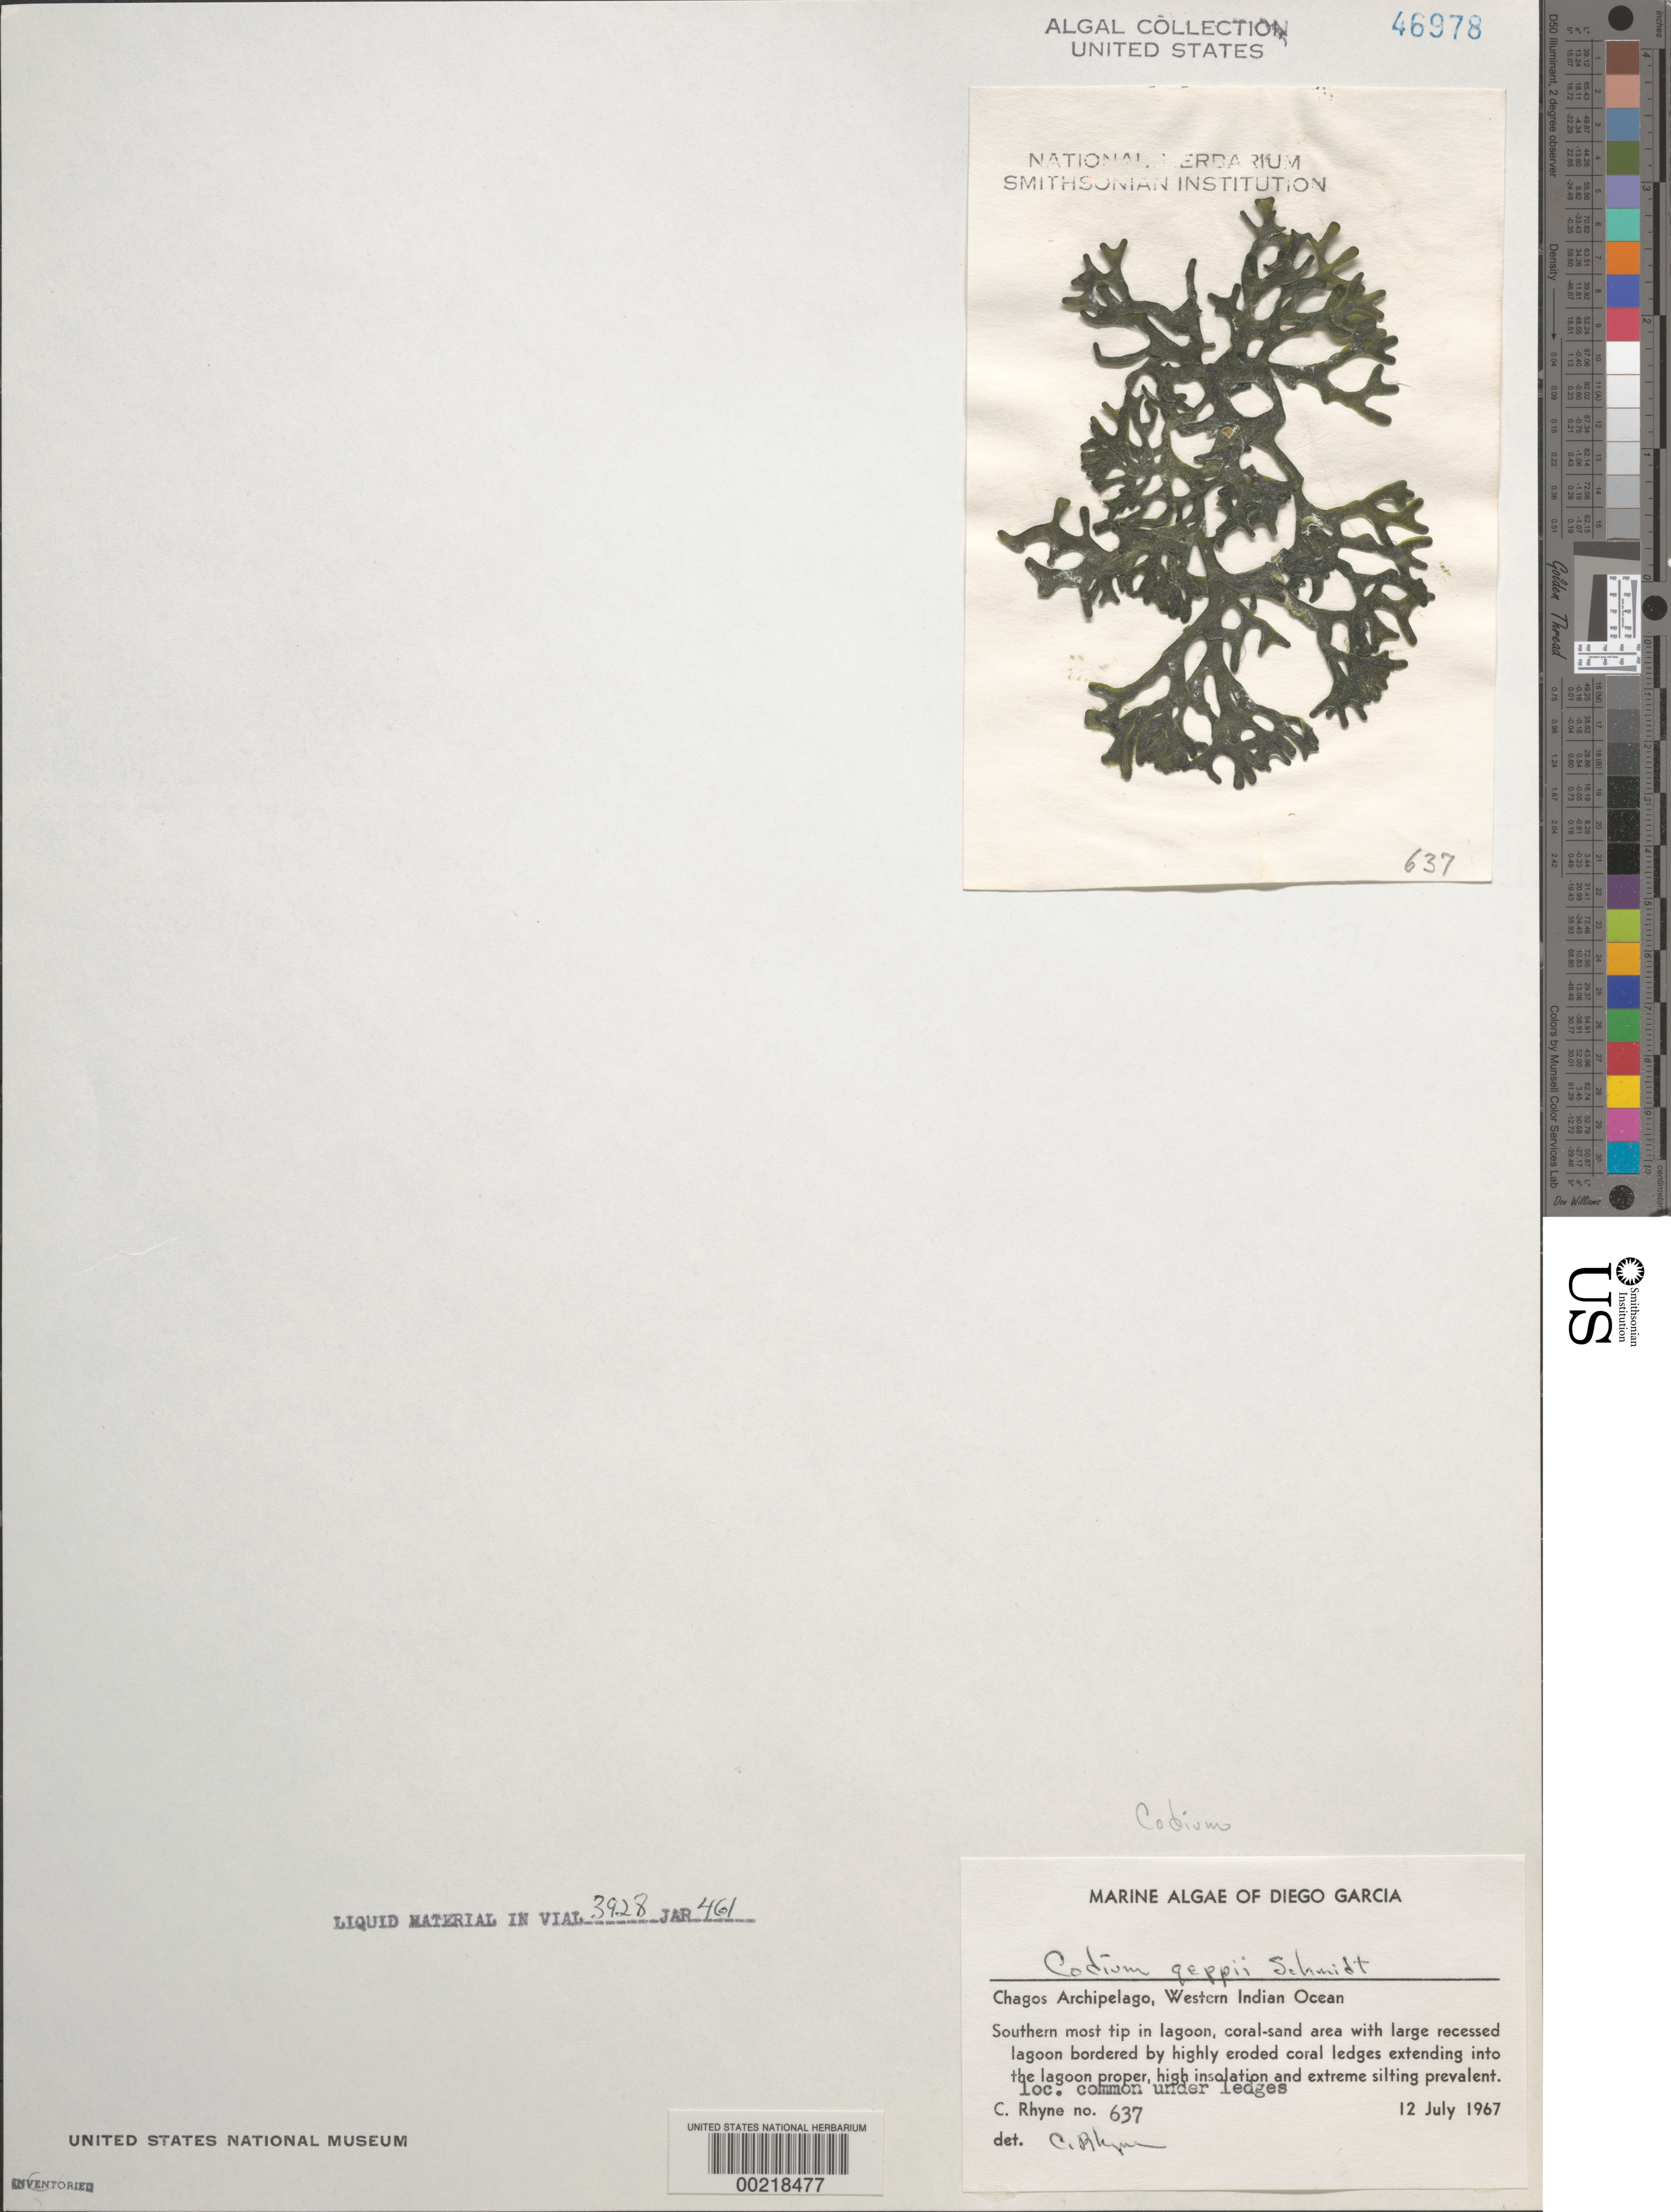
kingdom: Plantae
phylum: Chlorophyta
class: Ulvophyceae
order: Bryopsidales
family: Codiaceae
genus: Codium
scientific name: Codium geppii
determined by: Rhyne, C. F.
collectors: C. Rhyne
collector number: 637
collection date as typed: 12 Jul 1967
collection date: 1967-07-12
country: British Indian Ocean Territory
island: Diego Garcia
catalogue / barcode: US 46978